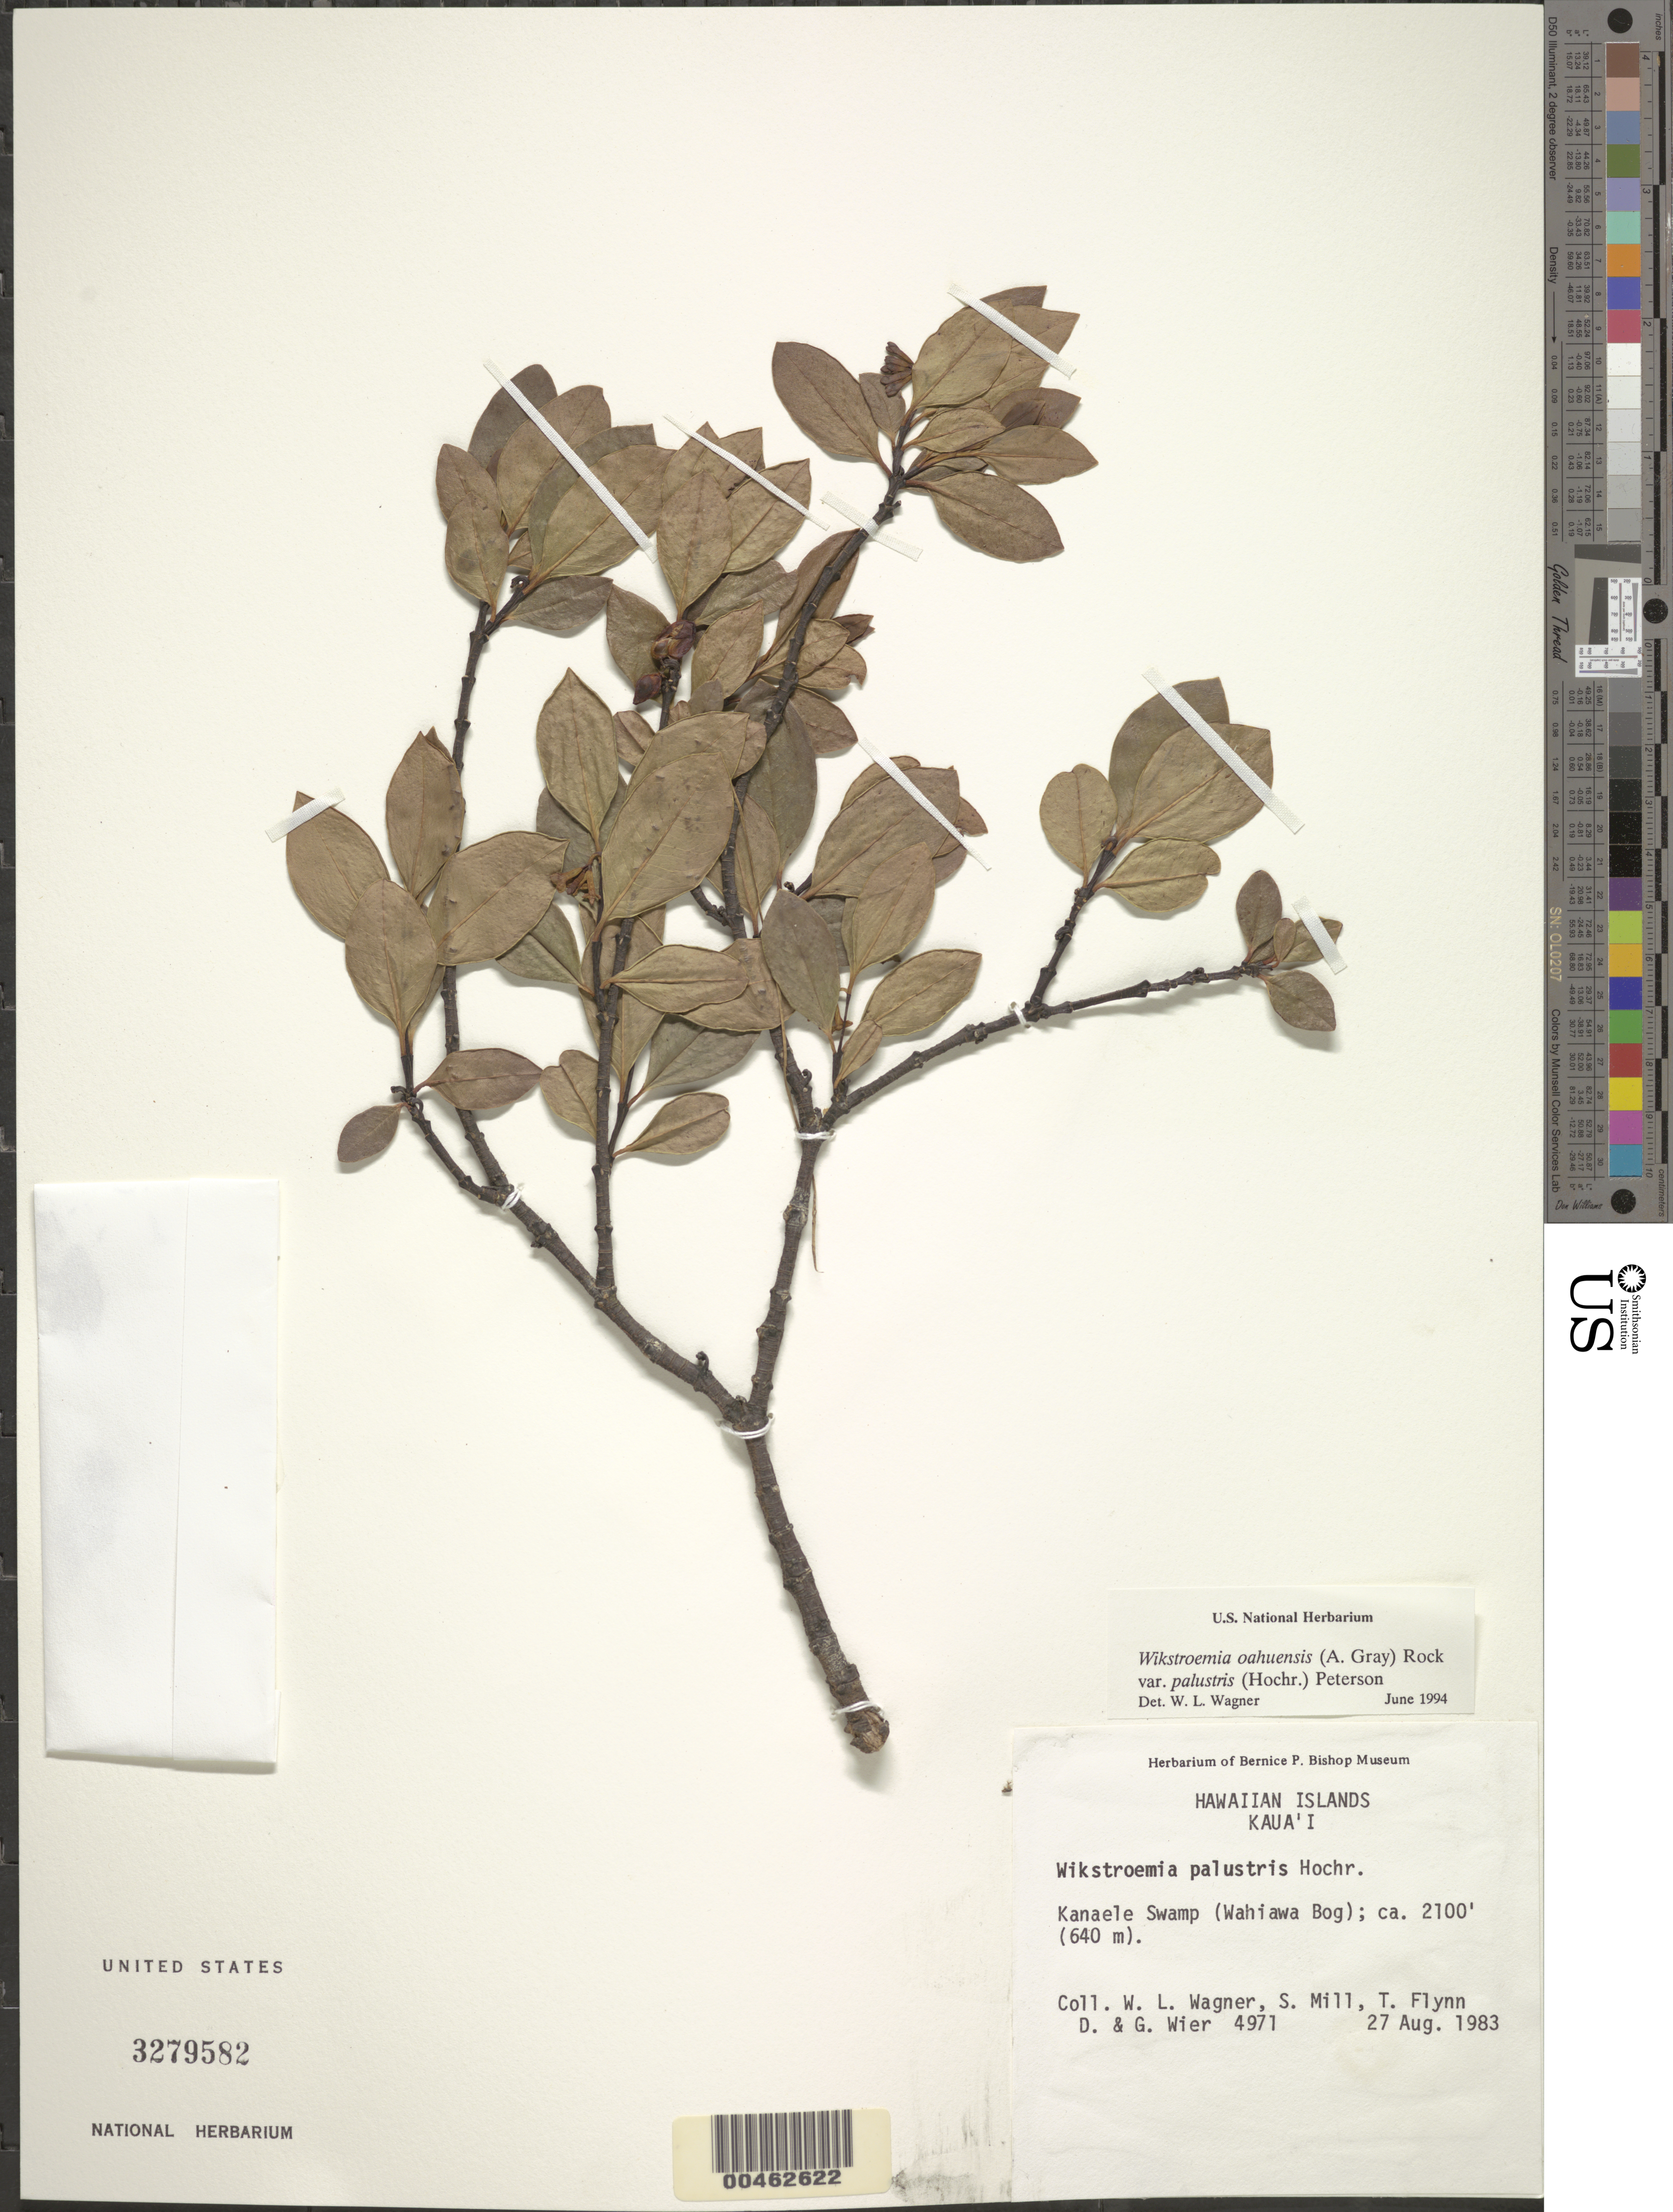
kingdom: Plantae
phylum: Tracheophyta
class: Magnoliopsida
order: Malvales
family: Thymelaeaceae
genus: Wikstroemia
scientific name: Wikstroemia oahuensis var. palustris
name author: (Hochr.) B. Peterson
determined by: Wagner, W. L., (BOT), Smithsonian Institution - National Museum of Natural History (UNITED STATES)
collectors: W. L. Wagner et al.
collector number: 4971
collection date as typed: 27 Aug 1983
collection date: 1983-08-27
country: United States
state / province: Hawaii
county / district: Kauai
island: Kaua'i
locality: Kanaele Swamp (Wahiawa Bog)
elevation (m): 640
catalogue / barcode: US 3279582